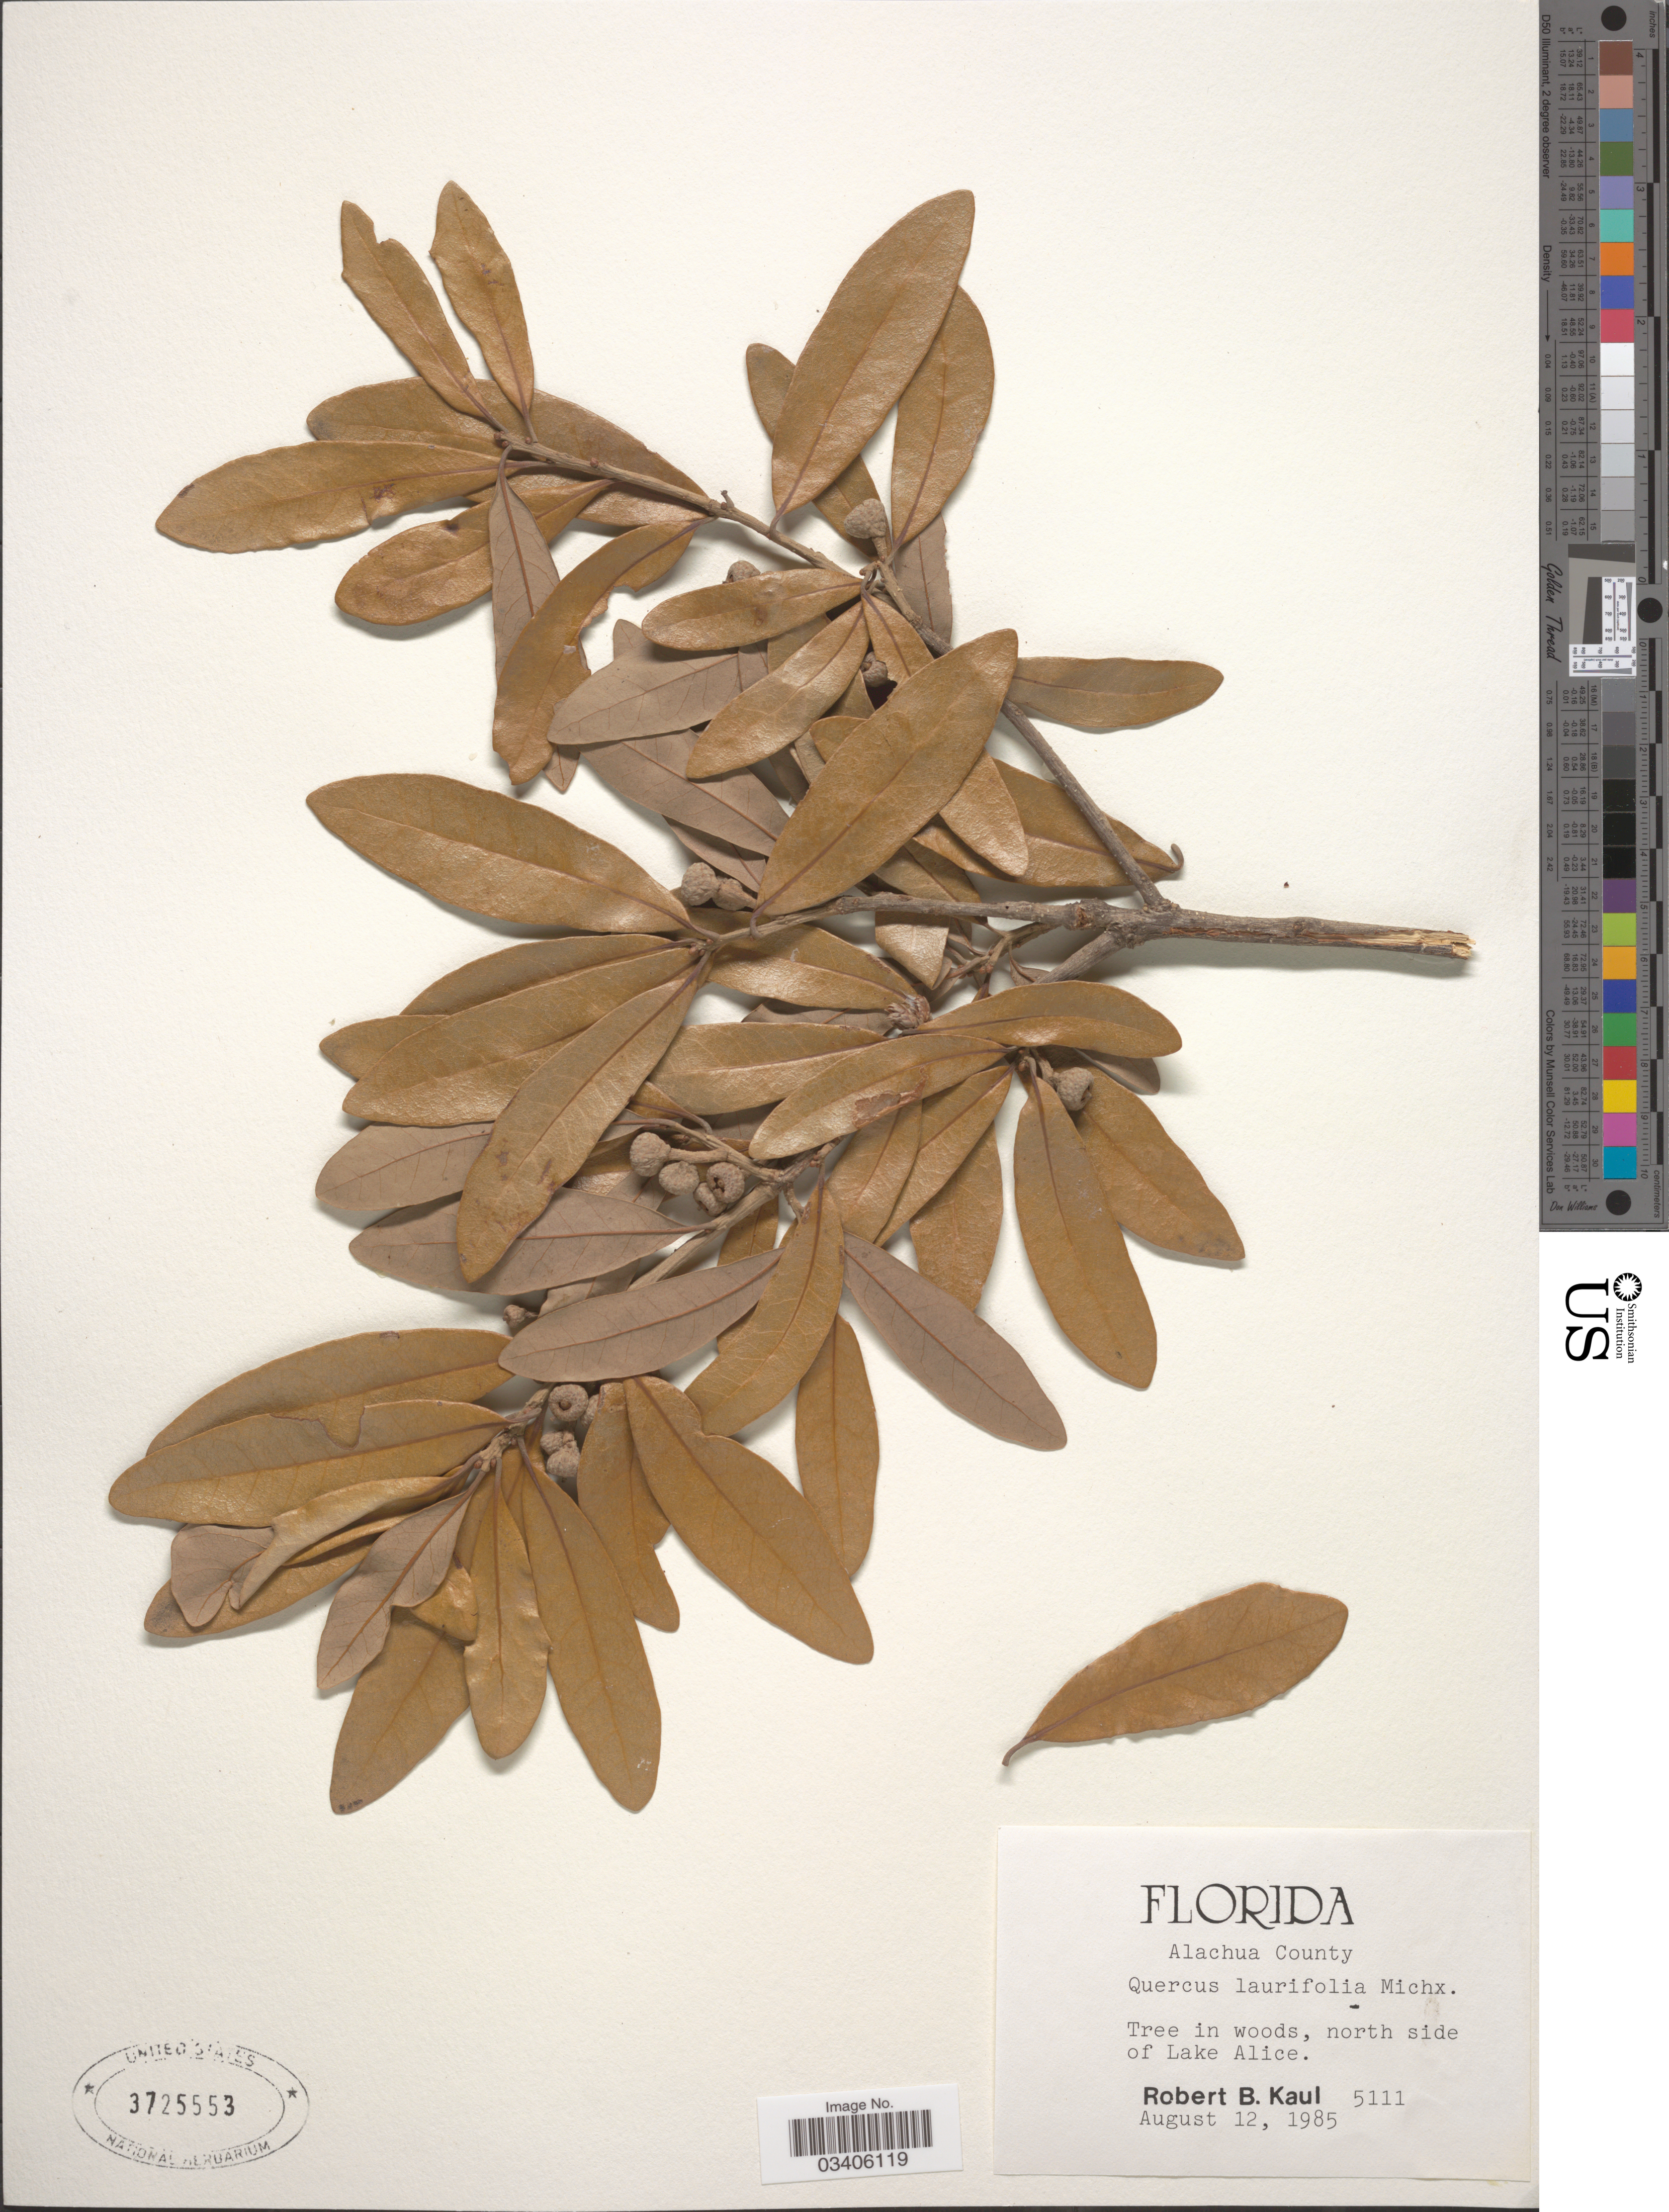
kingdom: Plantae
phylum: Tracheophyta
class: Magnoliopsida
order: Fagales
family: Fagaceae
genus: Quercus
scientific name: Quercus laurifolia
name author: Michx.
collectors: R. Kaul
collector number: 5111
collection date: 1985-08-12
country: United States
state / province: Florida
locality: Alachua County. North side of Lake Alice.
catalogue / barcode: US 3725553